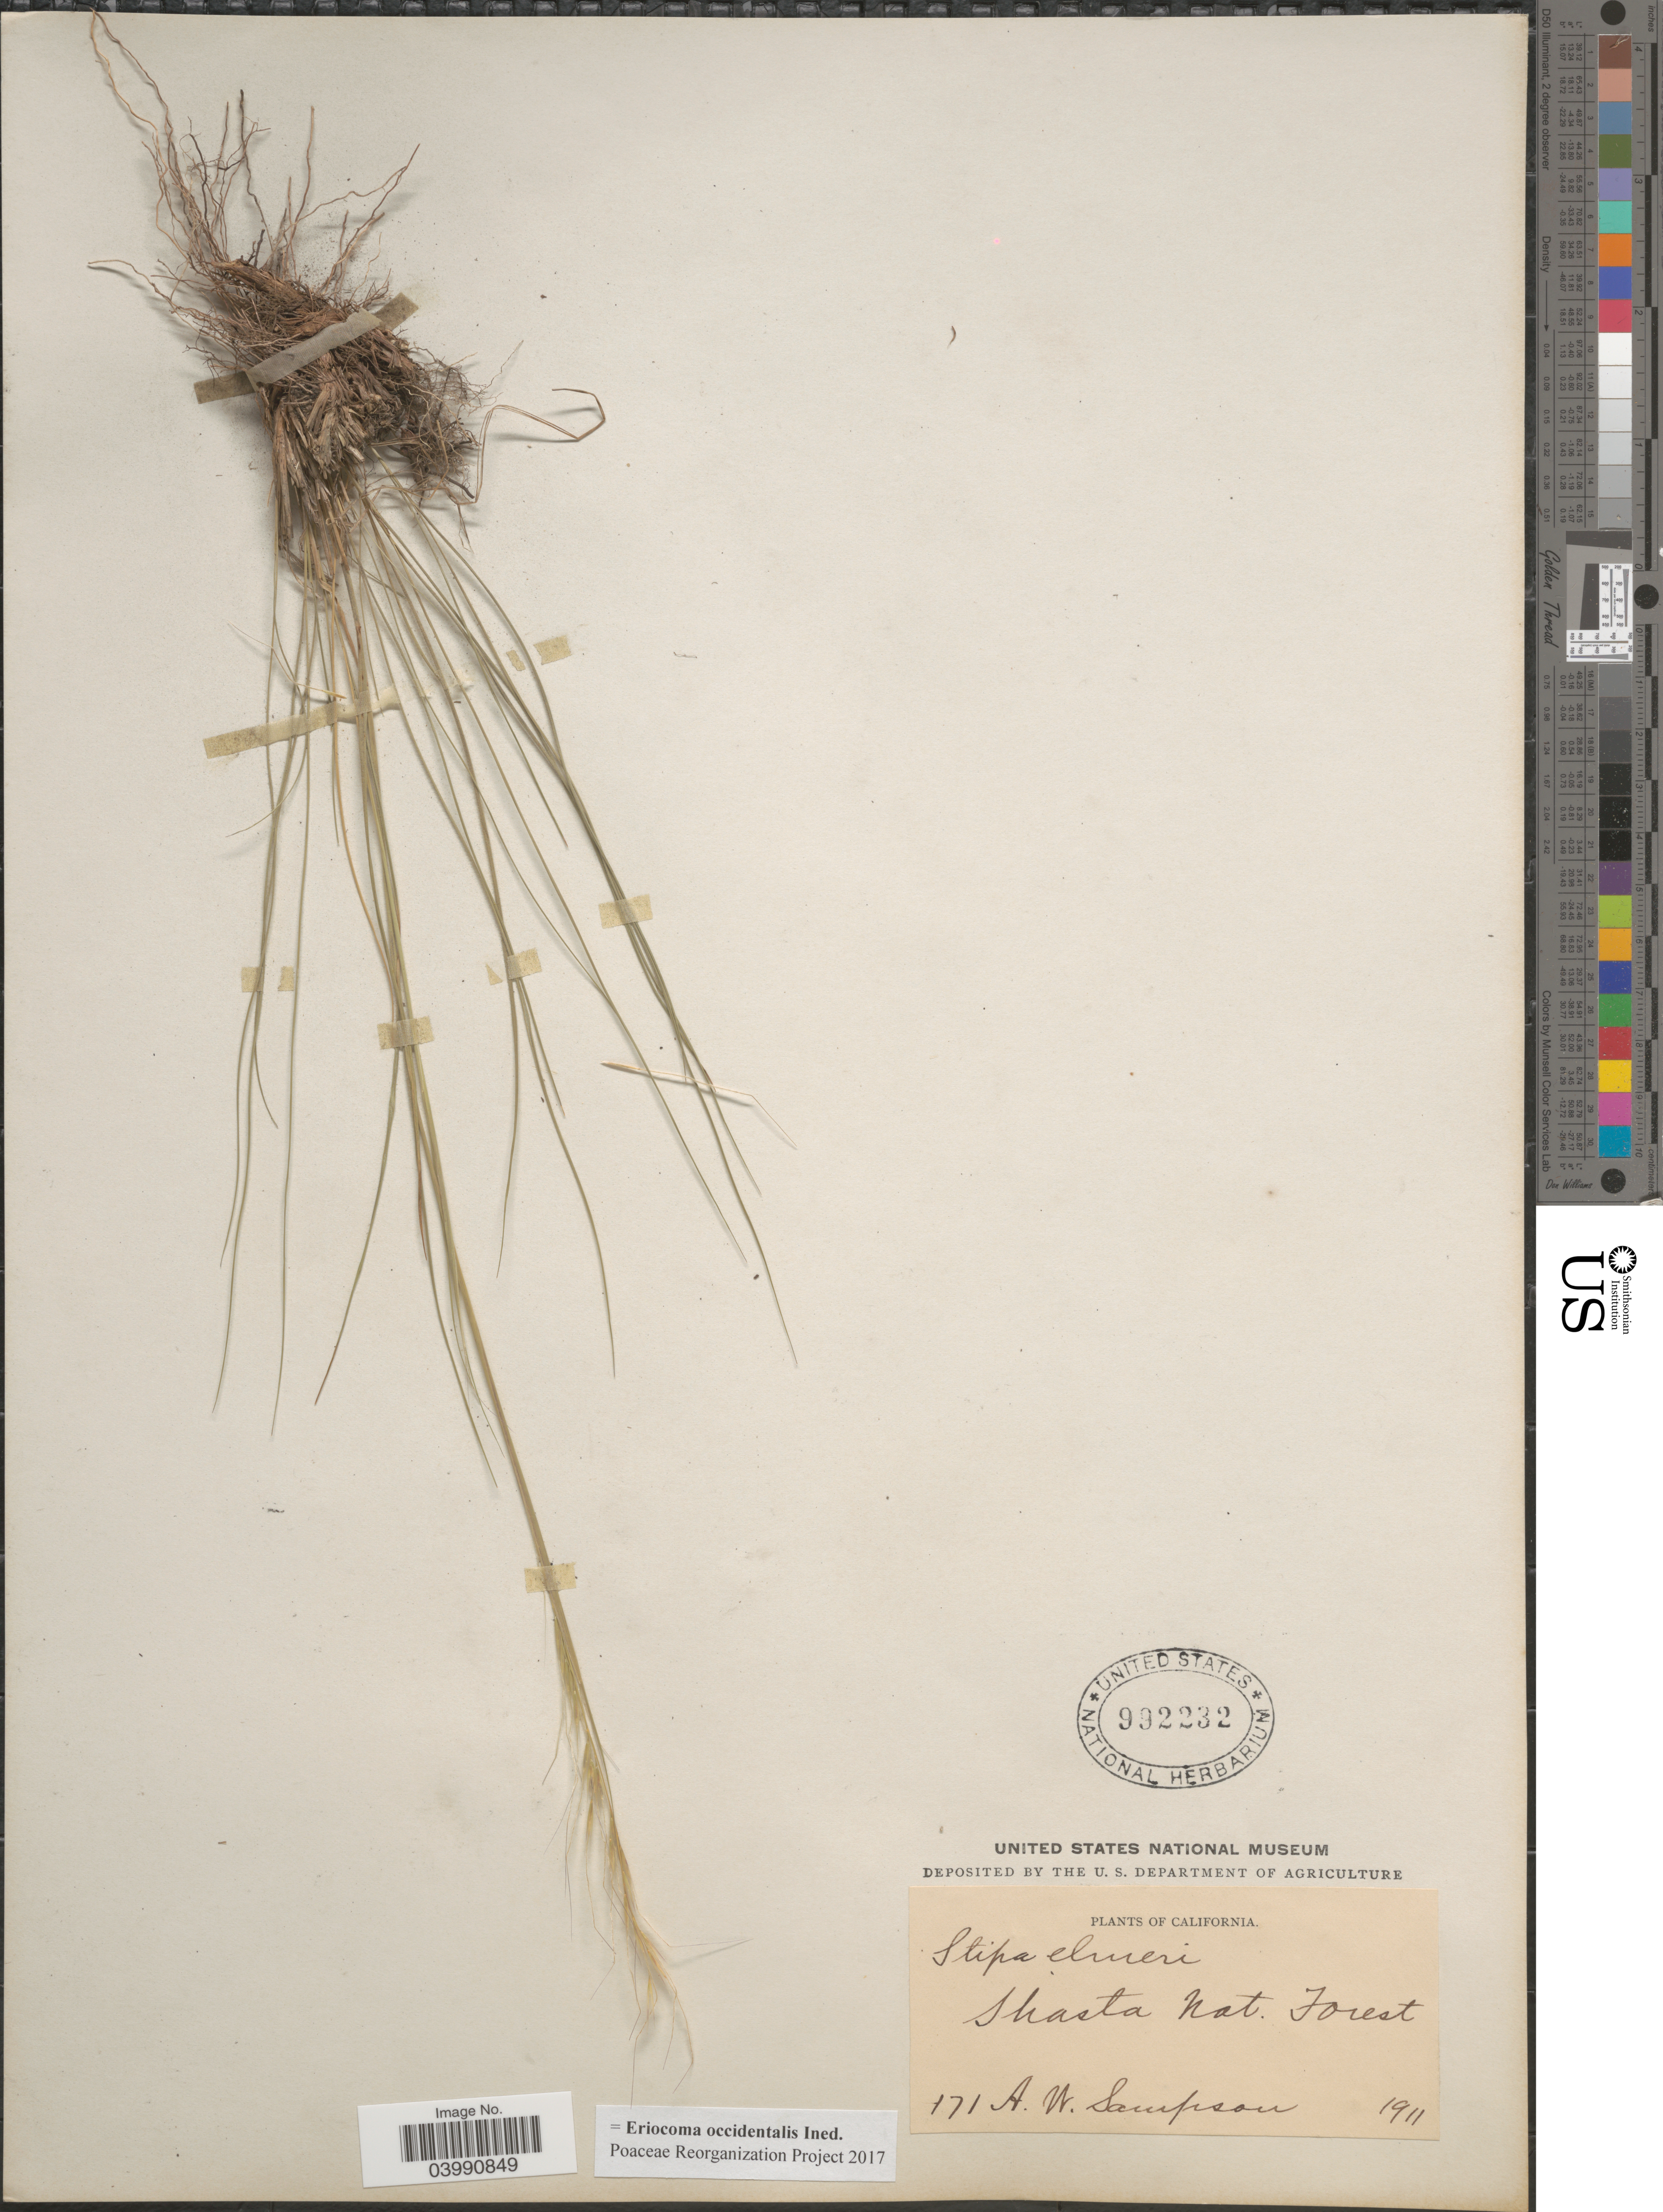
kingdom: Plantae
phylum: Tracheophyta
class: Liliopsida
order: Poales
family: Poaceae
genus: Eriocoma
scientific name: Eriocoma occidentalis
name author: (Thurb. ex S. Watson) Romasch.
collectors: A. Sampson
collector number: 171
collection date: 1911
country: United States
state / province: California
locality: Shasta Nat. Forest.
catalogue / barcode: US 992232